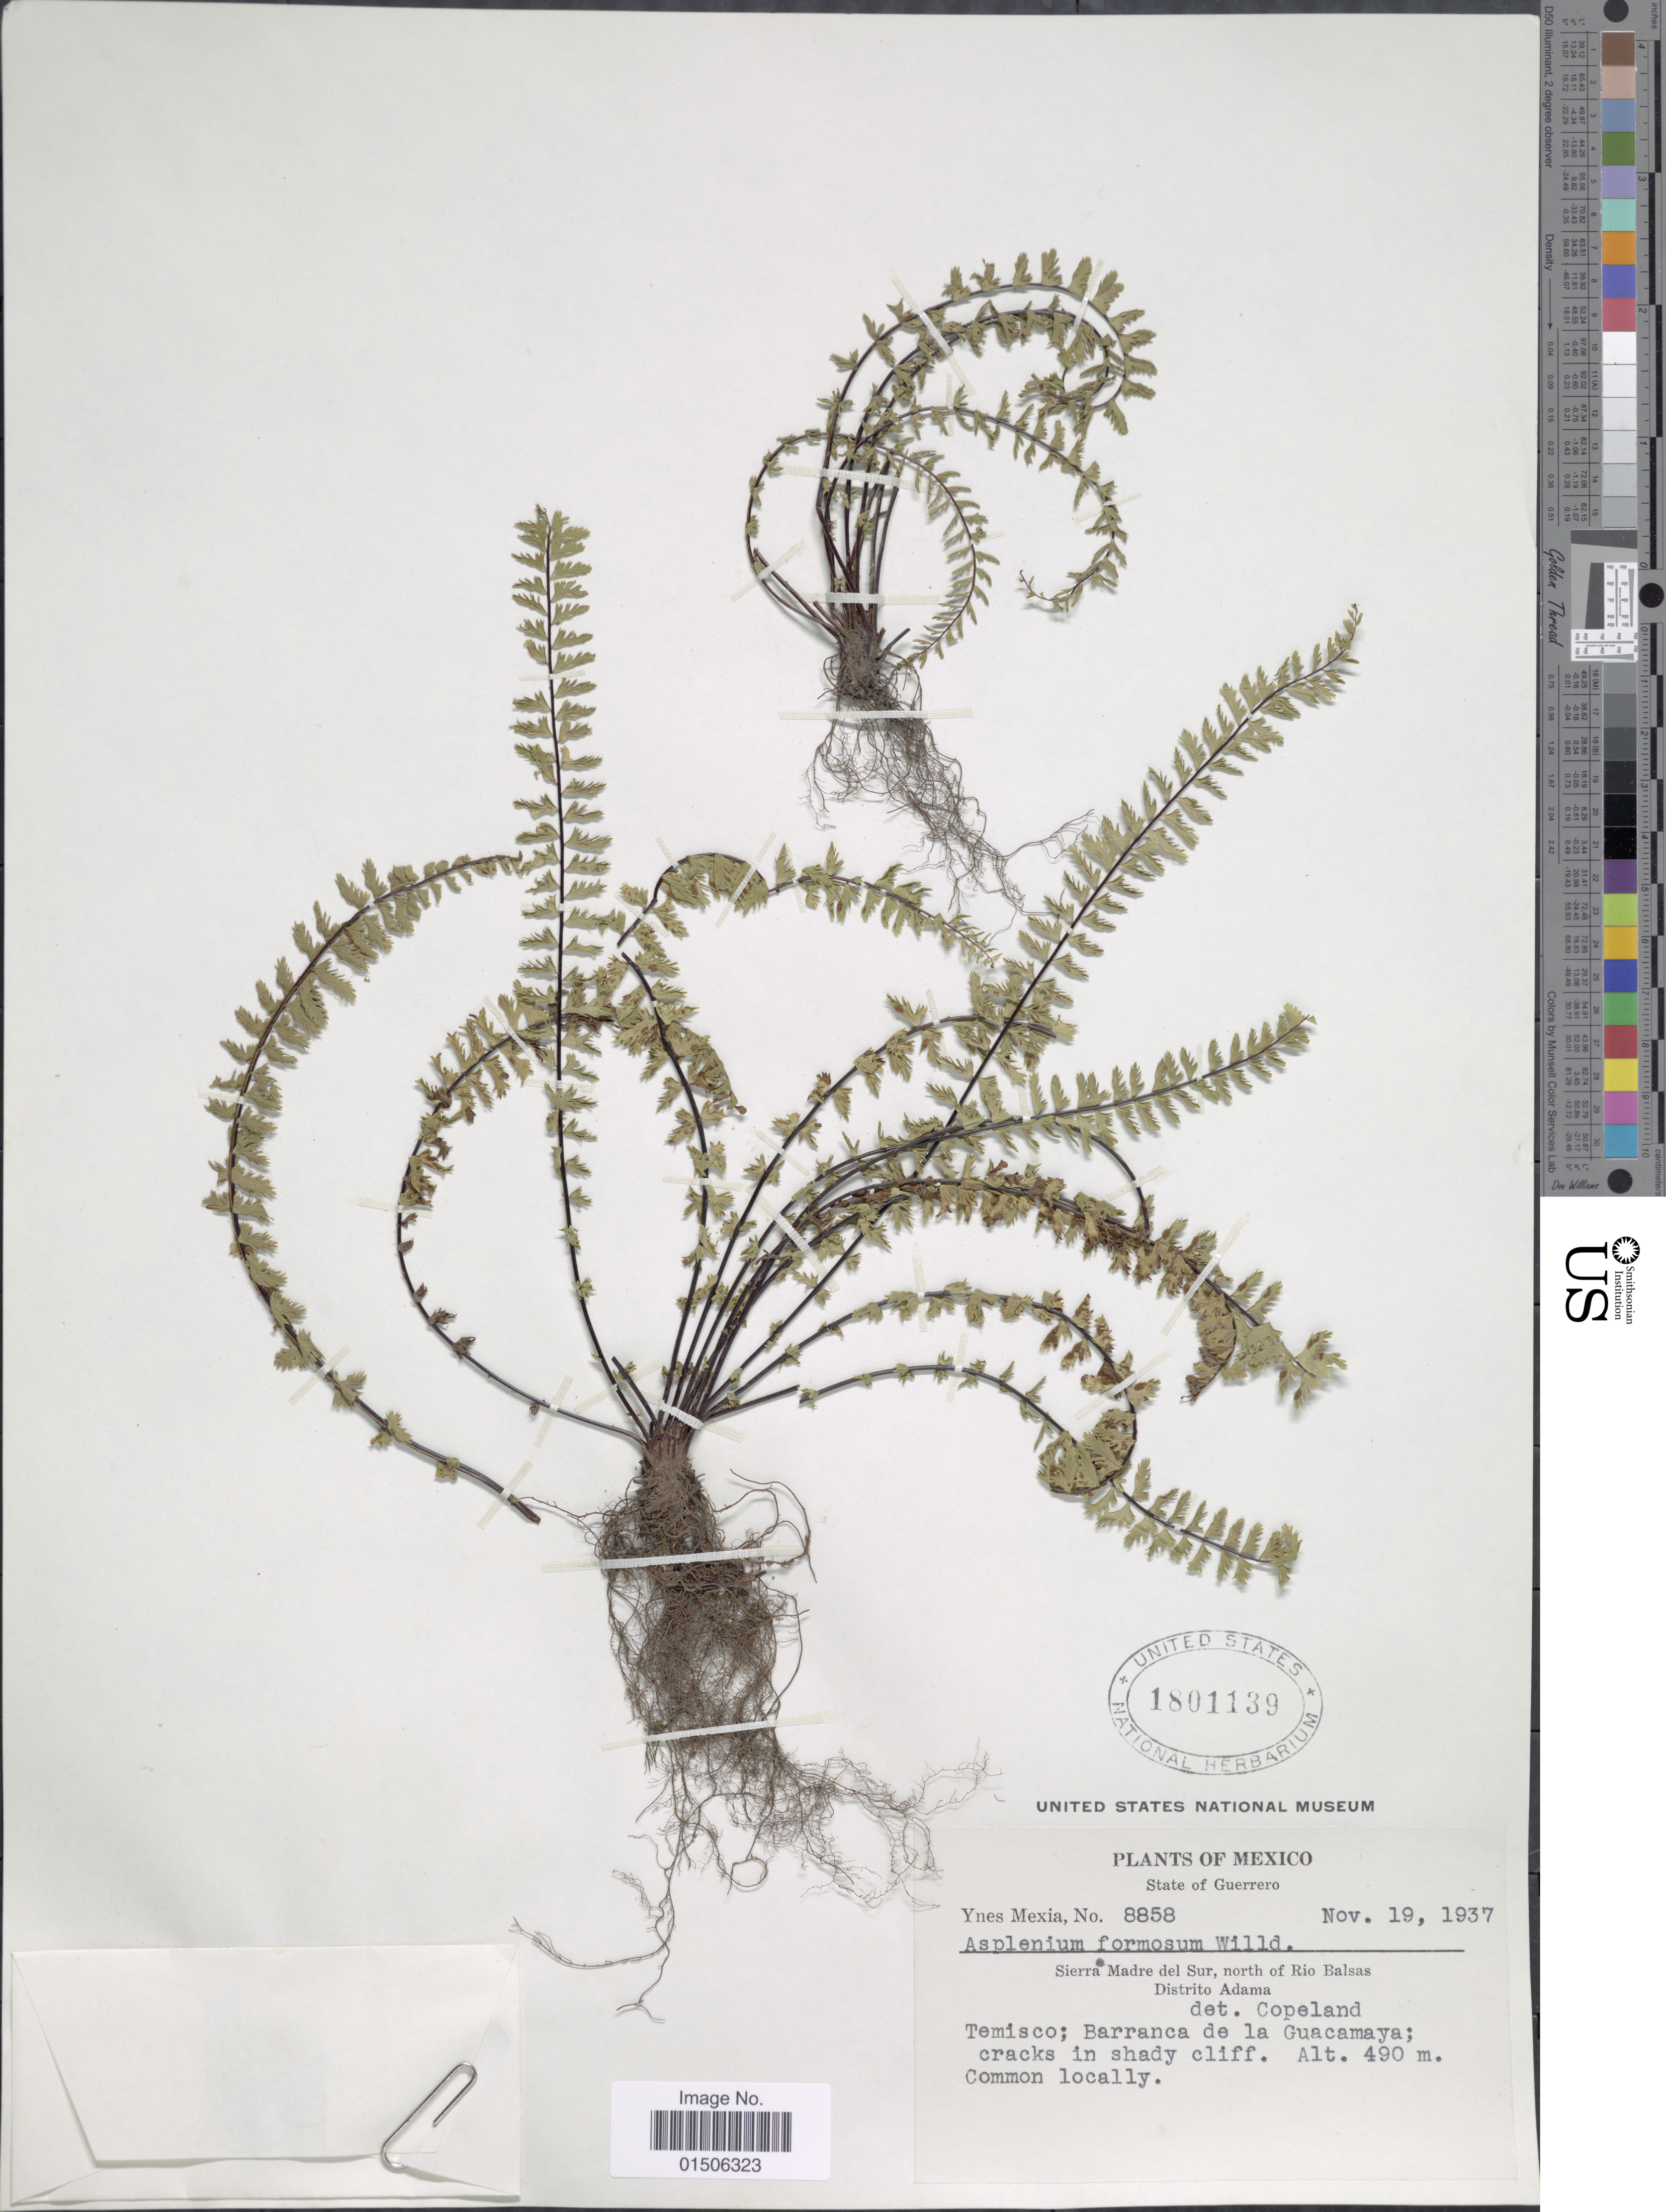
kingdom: Plantae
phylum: Tracheophyta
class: Polypodiopsida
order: Polypodiales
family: Aspleniaceae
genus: Asplenium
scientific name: Asplenium formosum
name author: Willd.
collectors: Y. Mexia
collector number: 8858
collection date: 1937-11-19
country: Mexico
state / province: Guerrero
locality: Sierra Madre del Sur, north of Rio Balsas, Distrito Adama, Temisco; Barranca de la Guacamaya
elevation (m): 490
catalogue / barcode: US 1801139